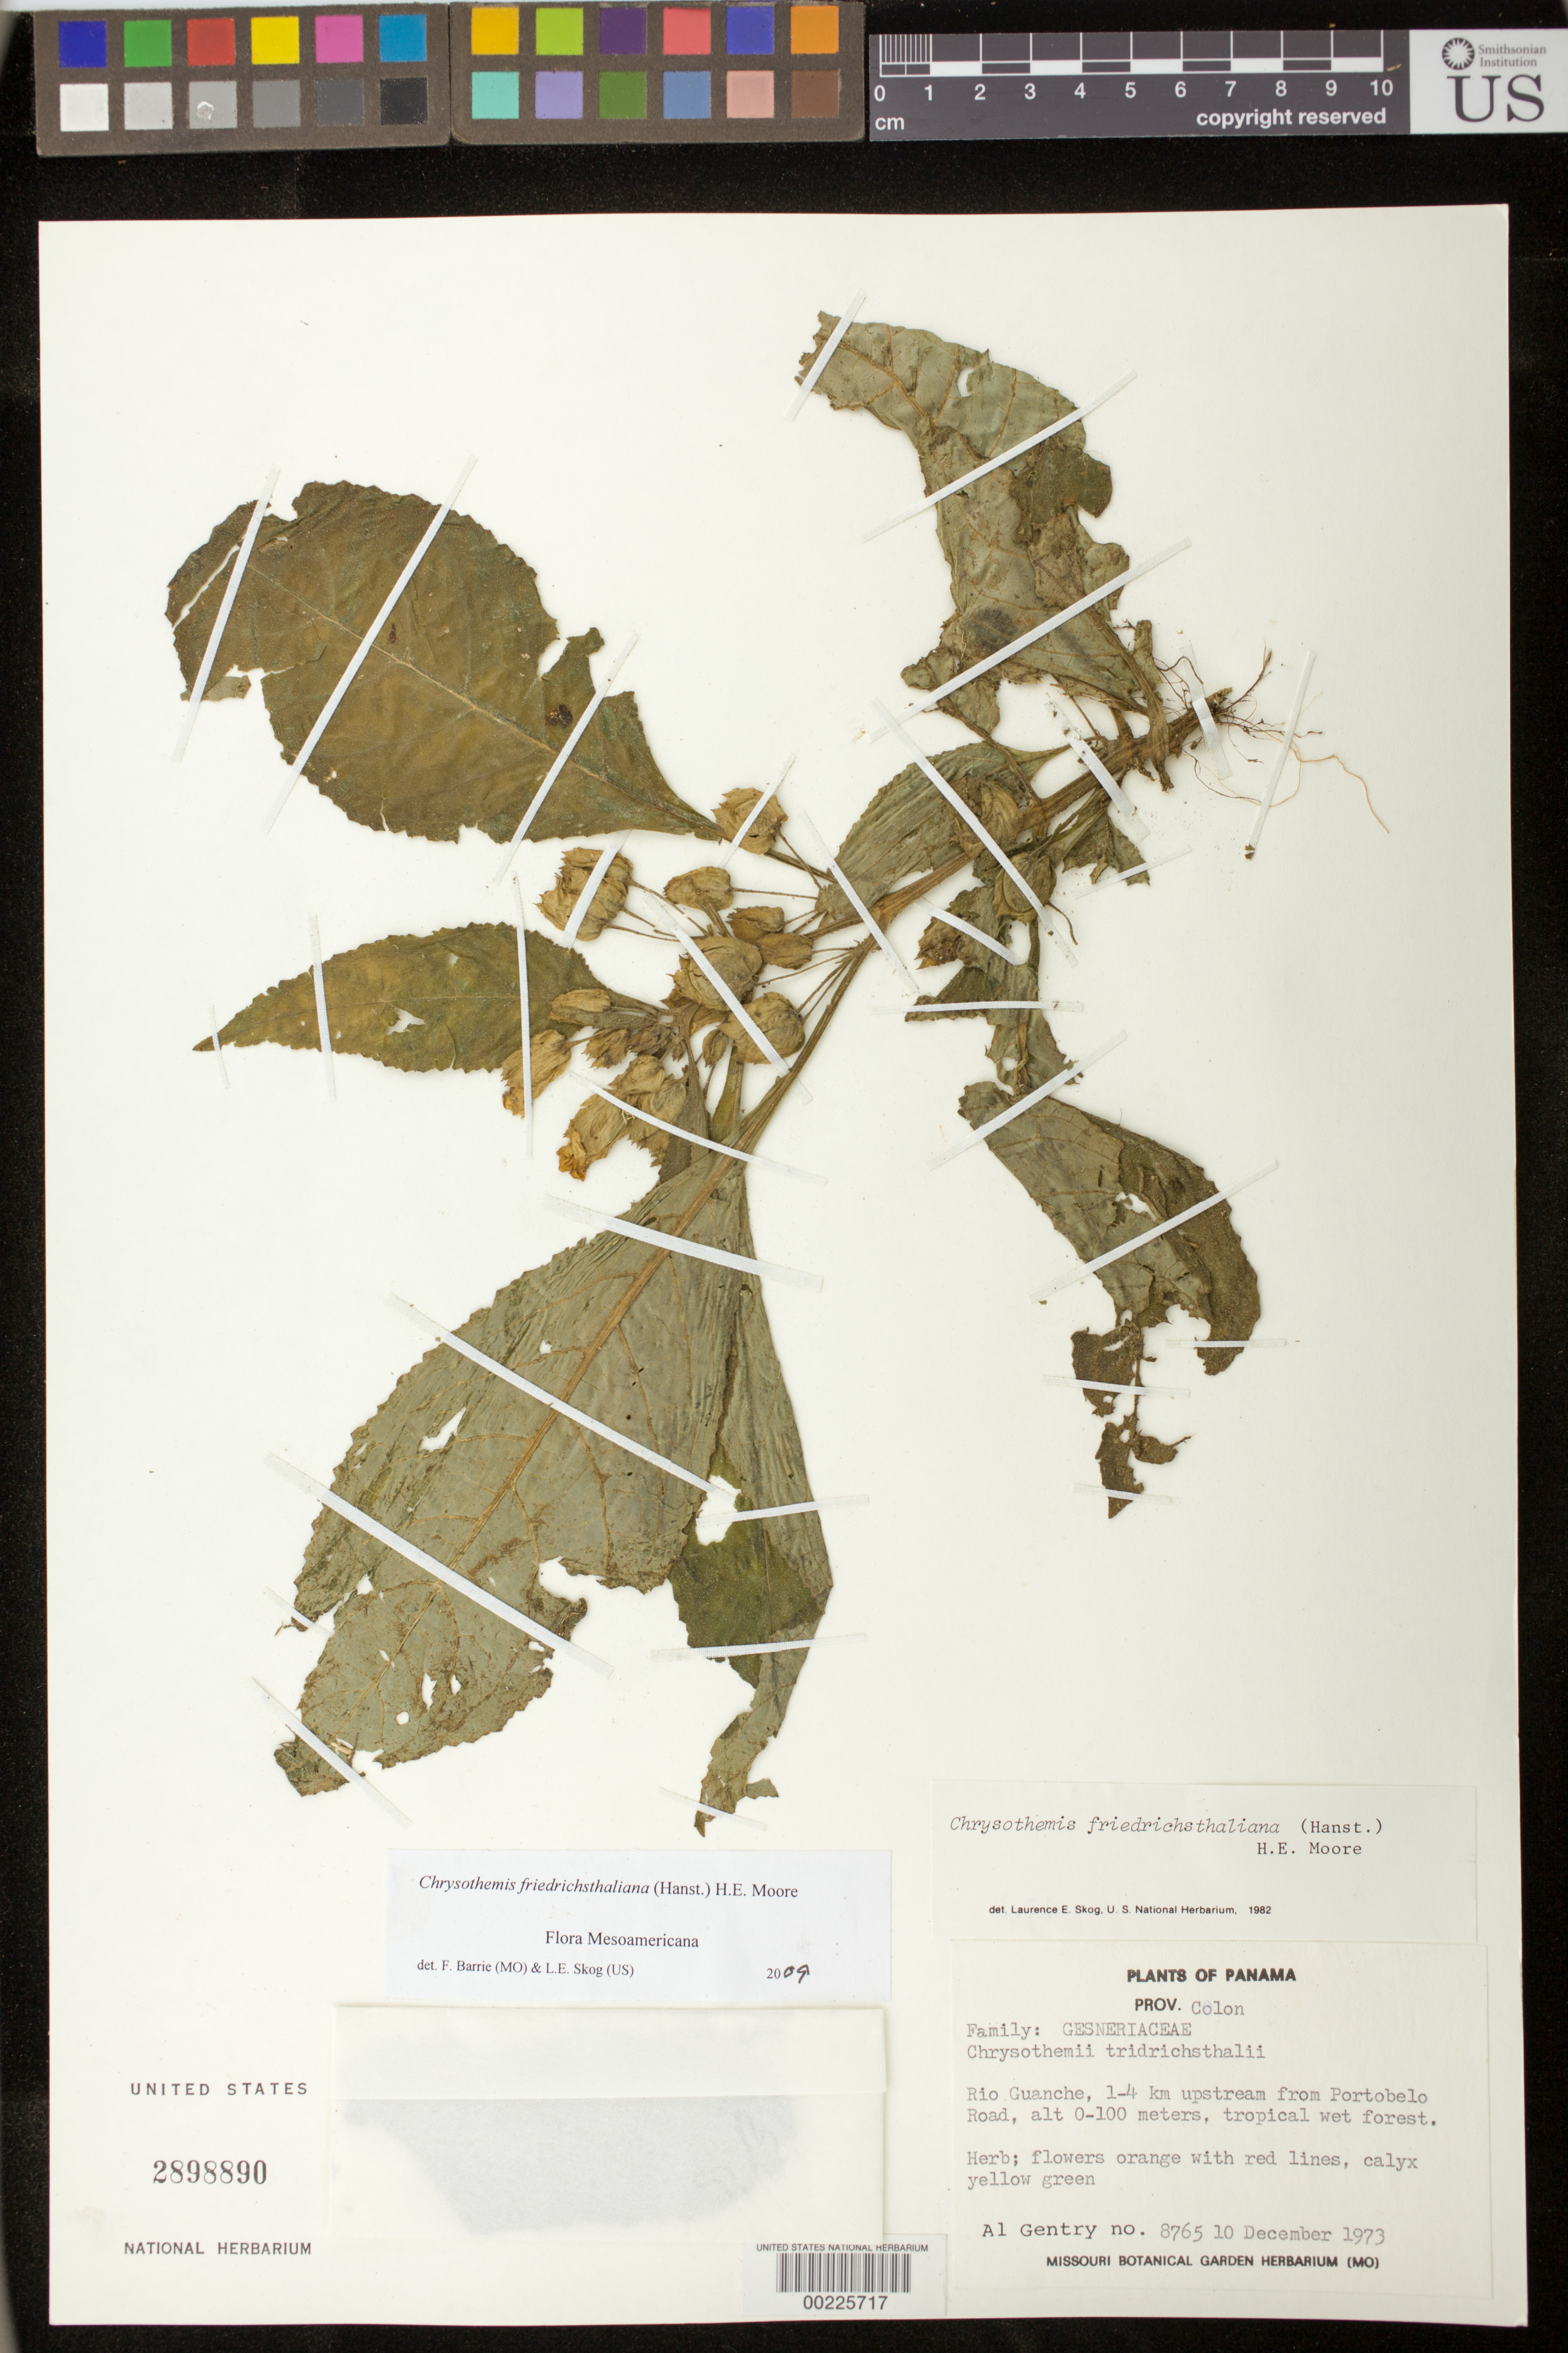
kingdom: Plantae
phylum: Tracheophyta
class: Magnoliopsida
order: Lamiales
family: Gesneriaceae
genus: Chrysothemis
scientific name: Chrysothemis friedrichsthaliana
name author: (Hanst.) H.E. Moore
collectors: A. H. Gentry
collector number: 8765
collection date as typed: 10 Dec 1973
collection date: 1973-12-10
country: Panama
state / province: Colón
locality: Rio Guanche, 1-4 km upstream from Portobelo road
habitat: Tropical wet forest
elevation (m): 0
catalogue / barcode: US 2898890